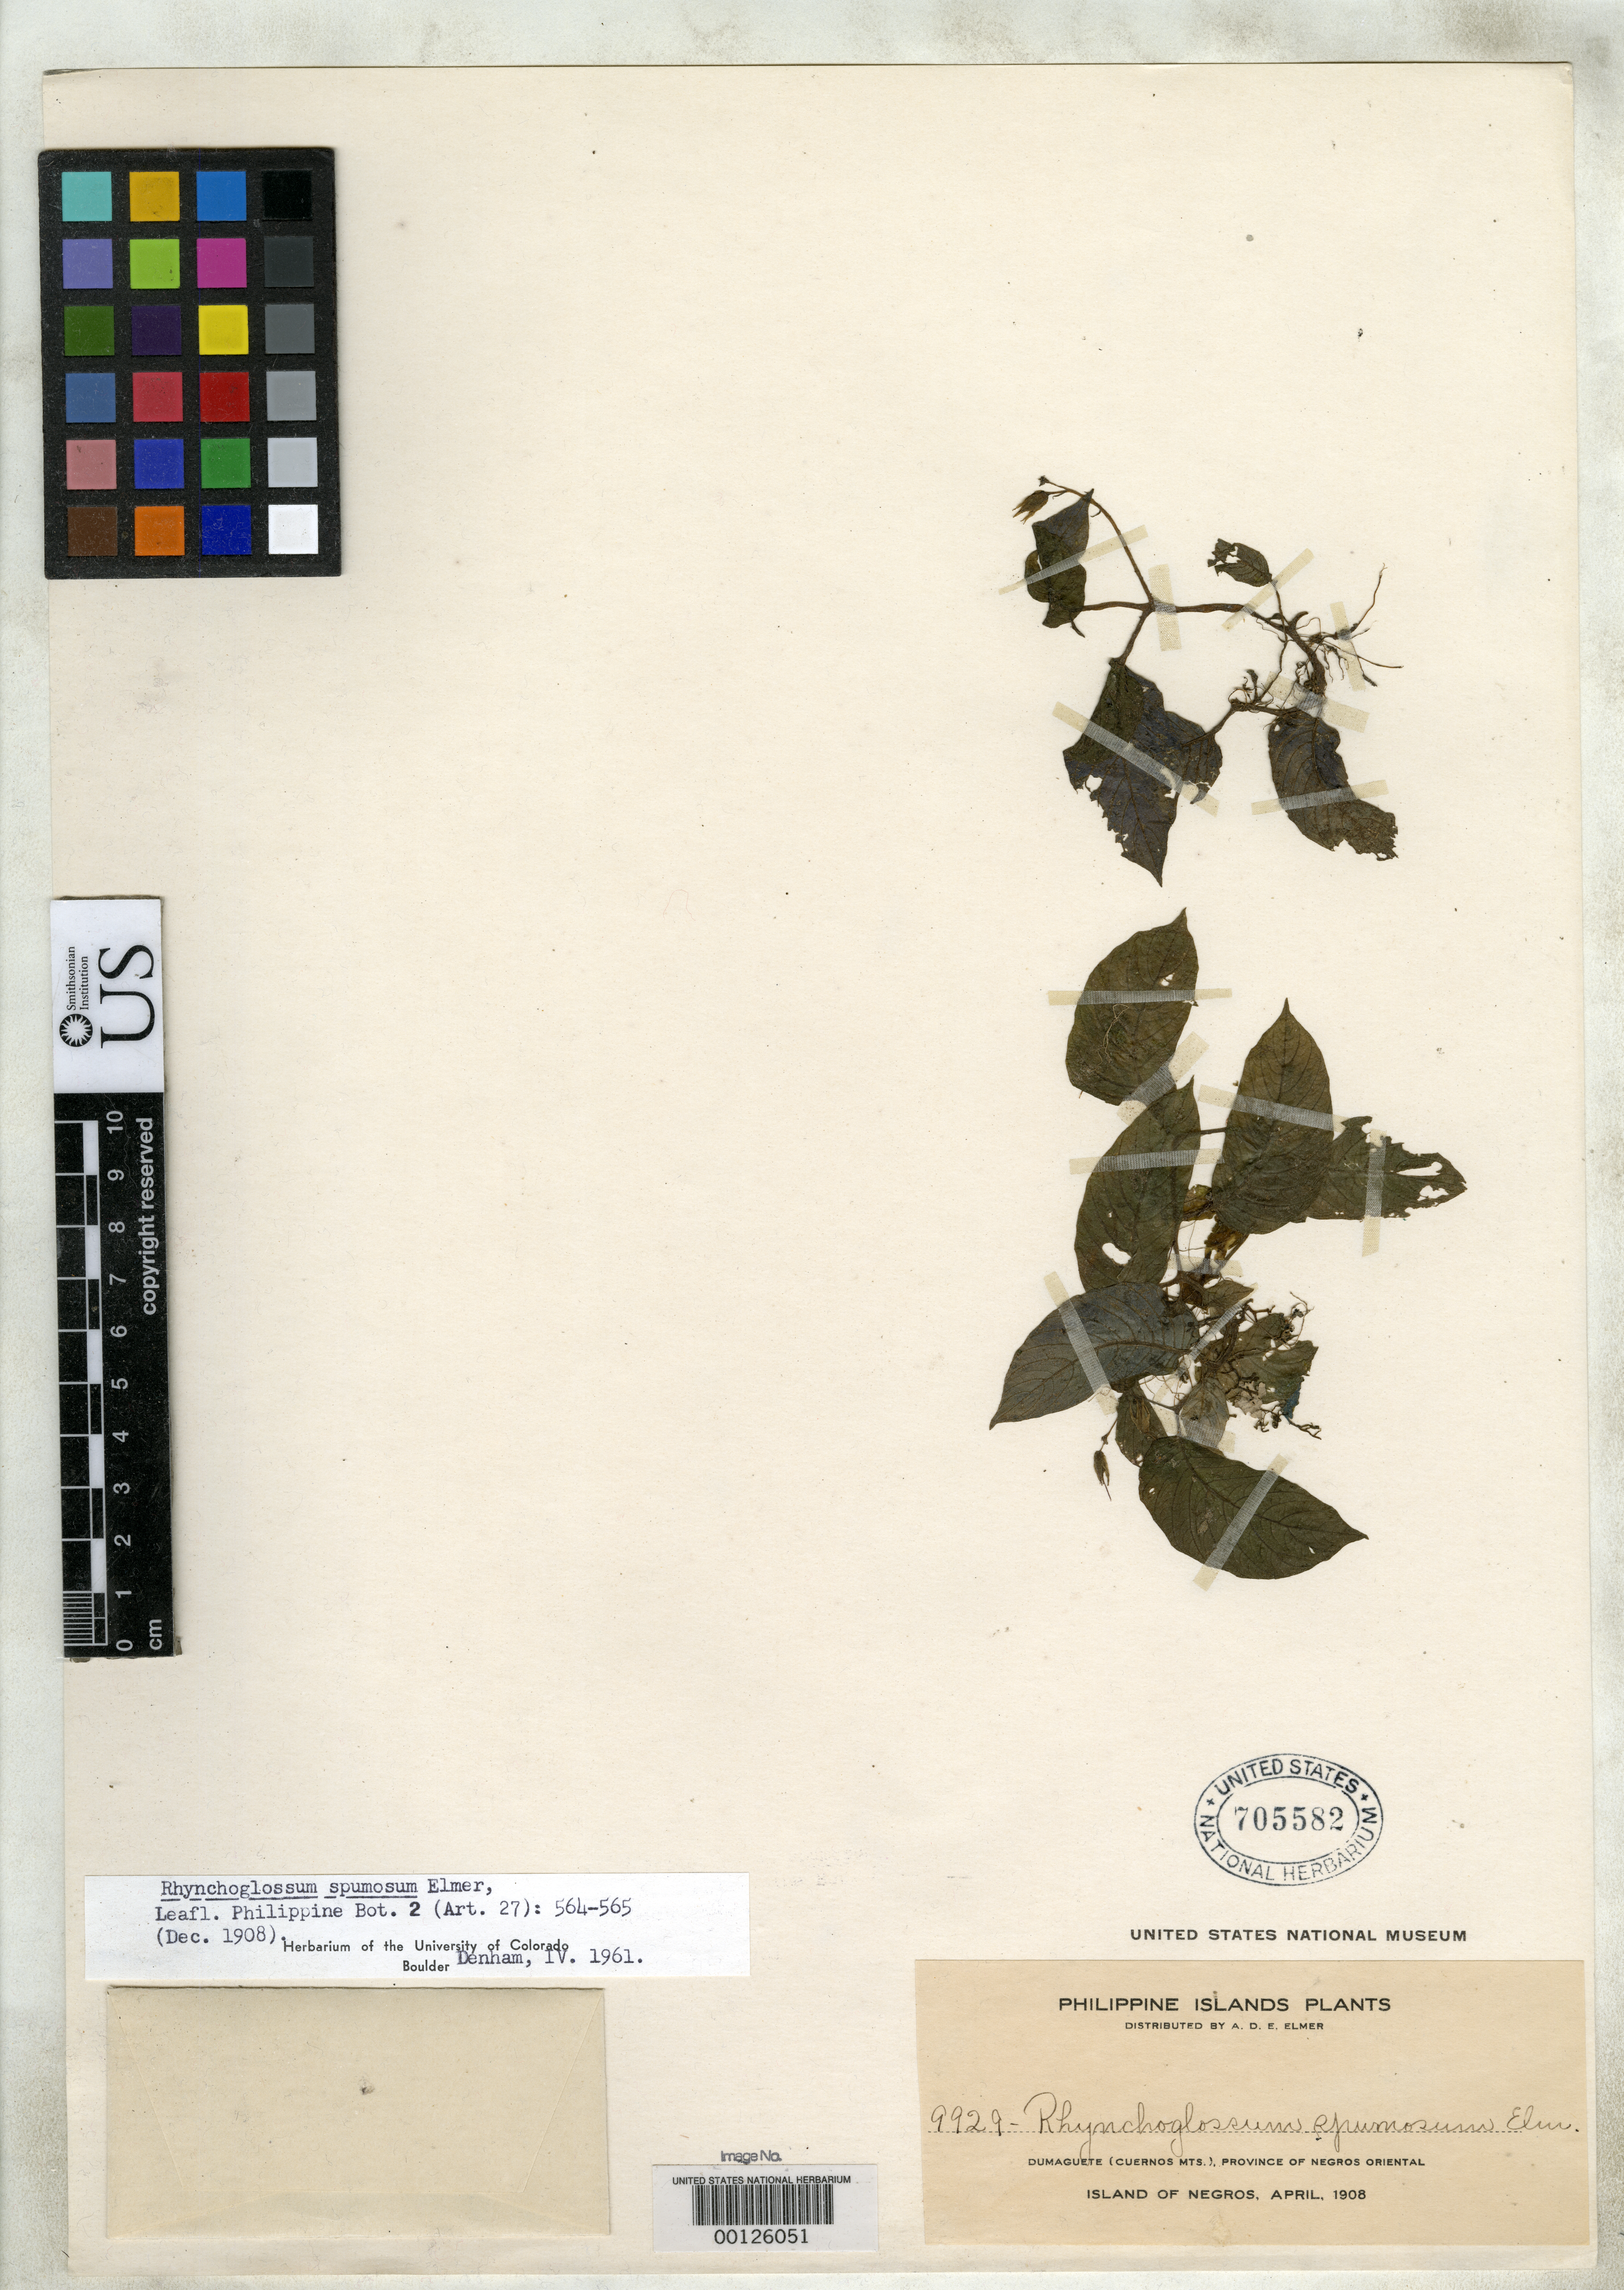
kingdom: Plantae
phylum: Tracheophyta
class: Magnoliopsida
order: Lamiales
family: Gesneriaceae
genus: Rhynchoglossum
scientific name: Rhynchoglossum spumosum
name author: Elmer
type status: Isotype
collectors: A. D. E. Elmer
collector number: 9929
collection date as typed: Apr 1908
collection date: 1908-04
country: Philippines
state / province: Central Visayas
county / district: Negros Oriental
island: Negros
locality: Dumaguete, Cuernos Mts.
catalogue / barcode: US 705582